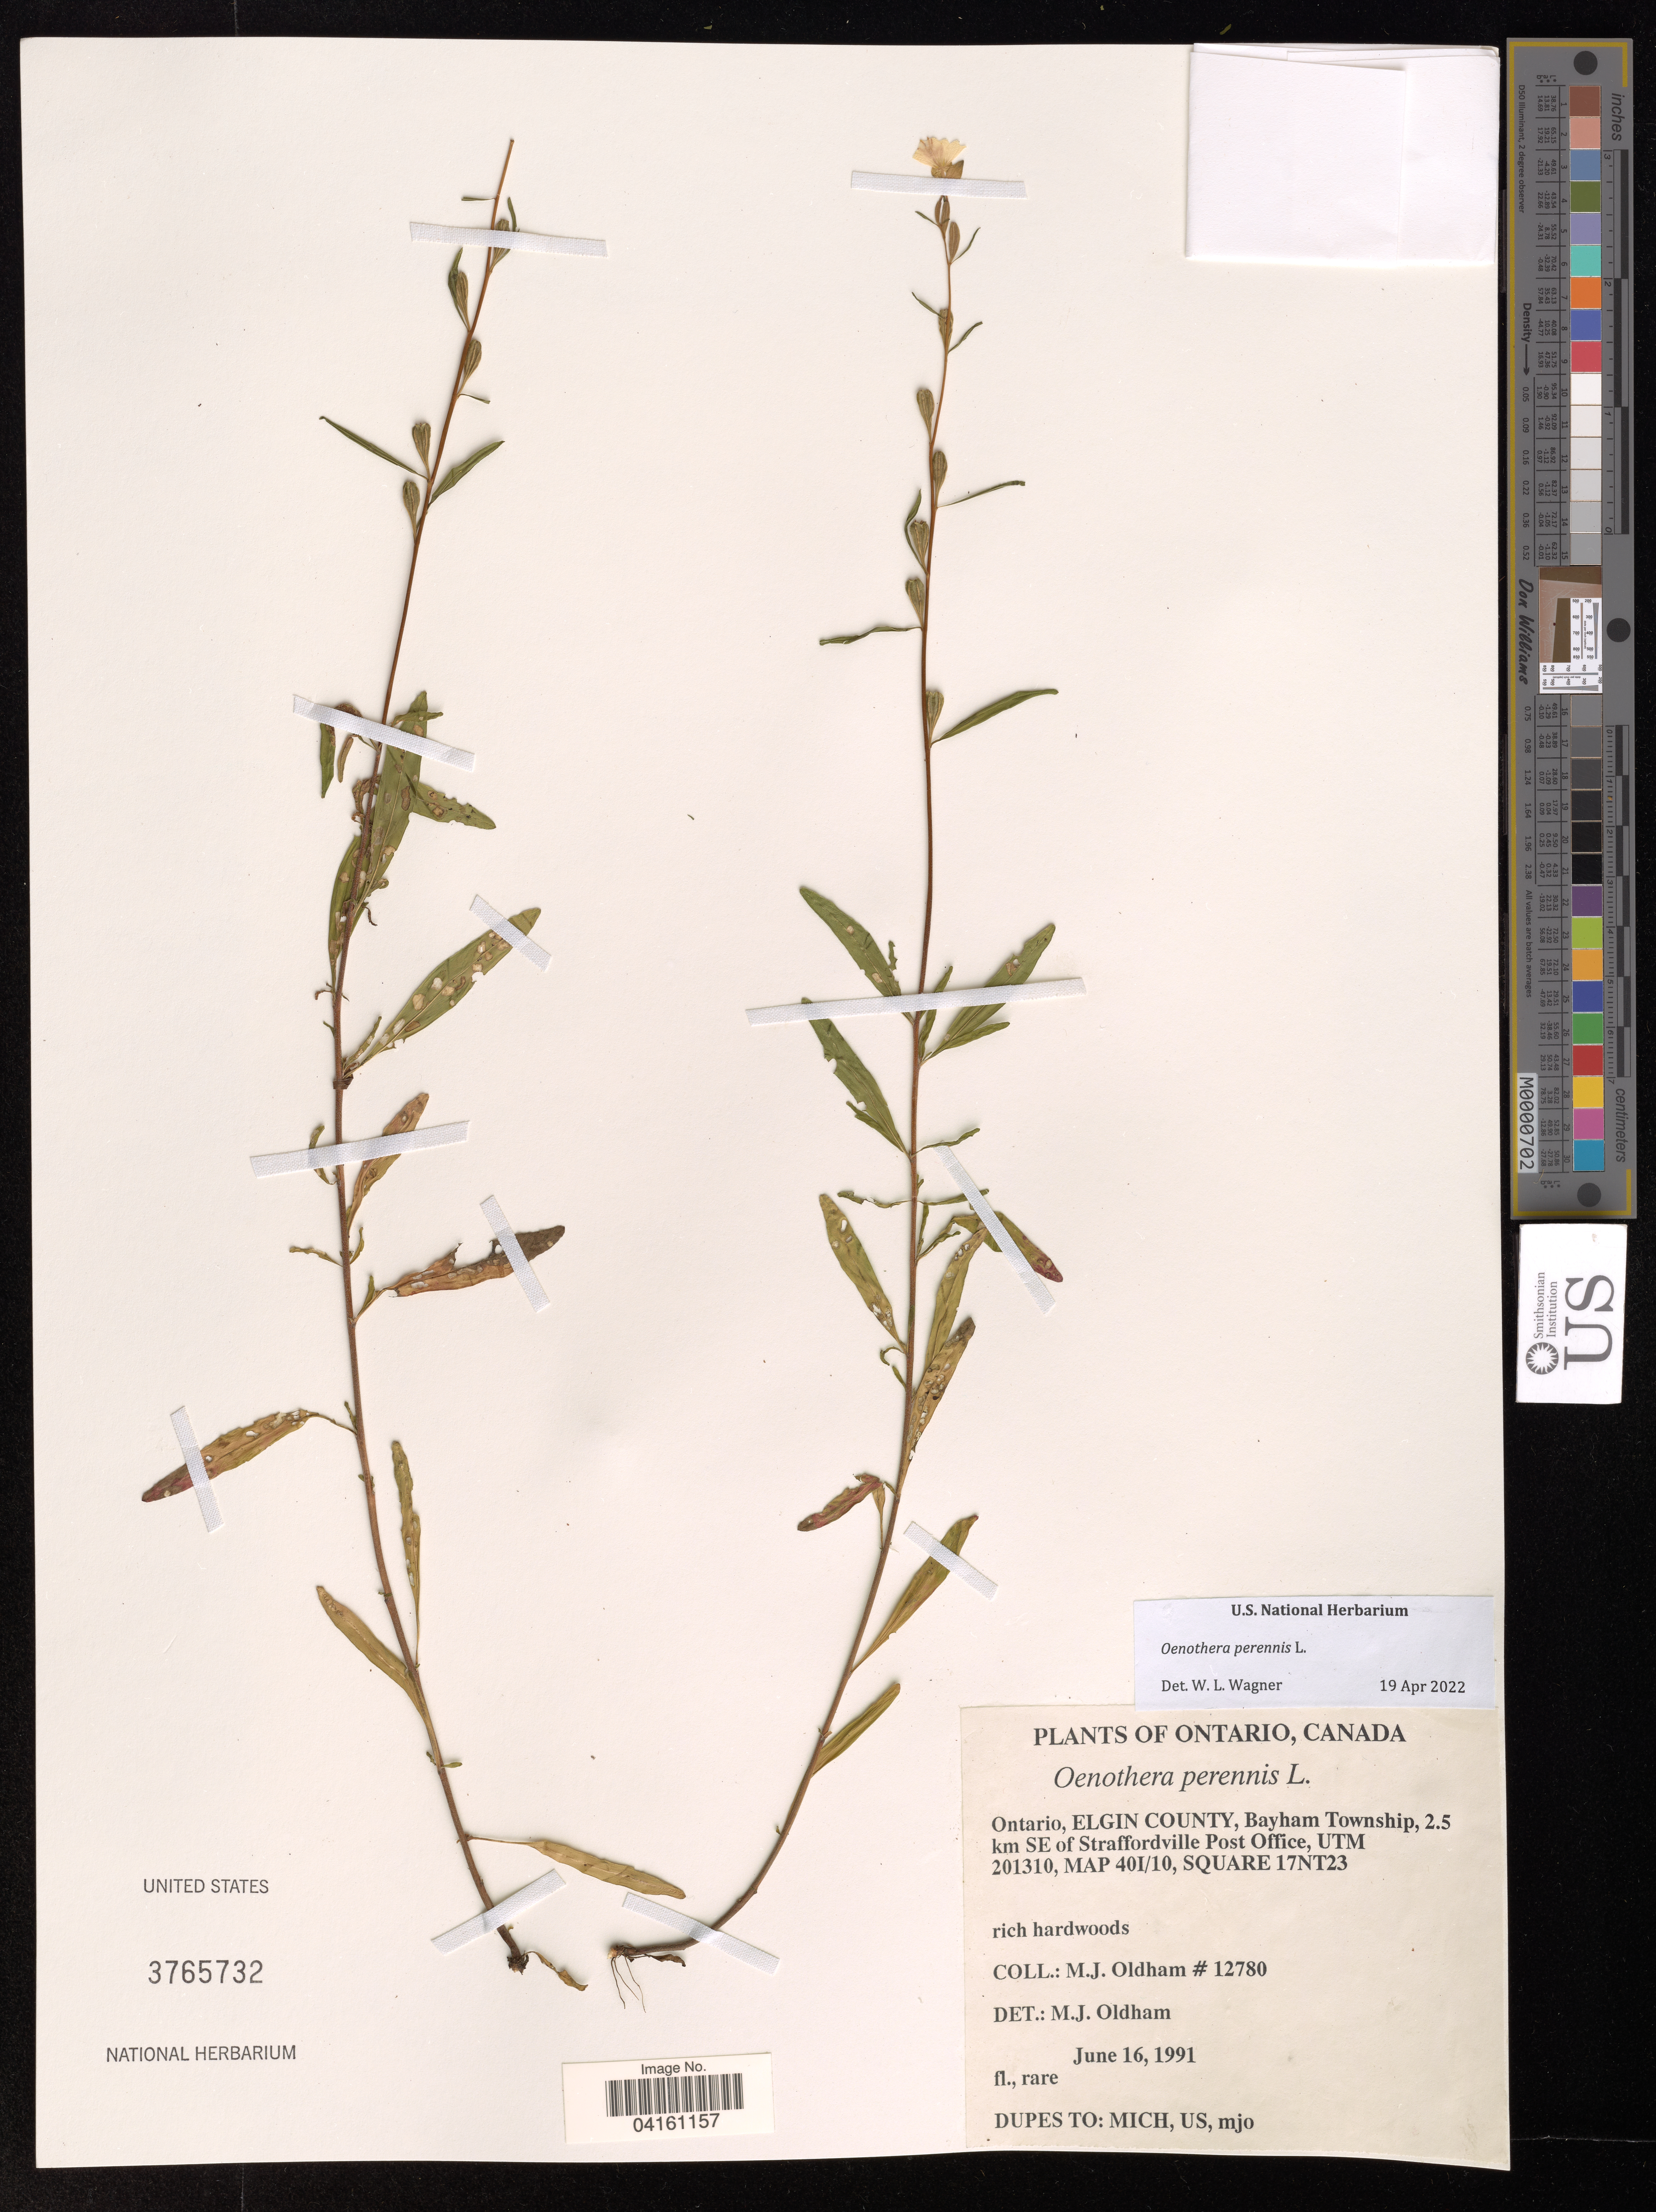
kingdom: Plantae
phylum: Tracheophyta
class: Magnoliopsida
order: Myrtales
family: Onagraceae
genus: Oenothera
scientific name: Oenothera perennis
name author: L.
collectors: M. Oldham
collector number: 12780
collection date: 1991-06-16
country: Canada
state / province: Ontario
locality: Elgin County, Bayham Township, 2.5 km SE of Straffordville Post Office, UTM 201310, MAP 40I/10, SQUARE 17NT23.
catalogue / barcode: US 3765732